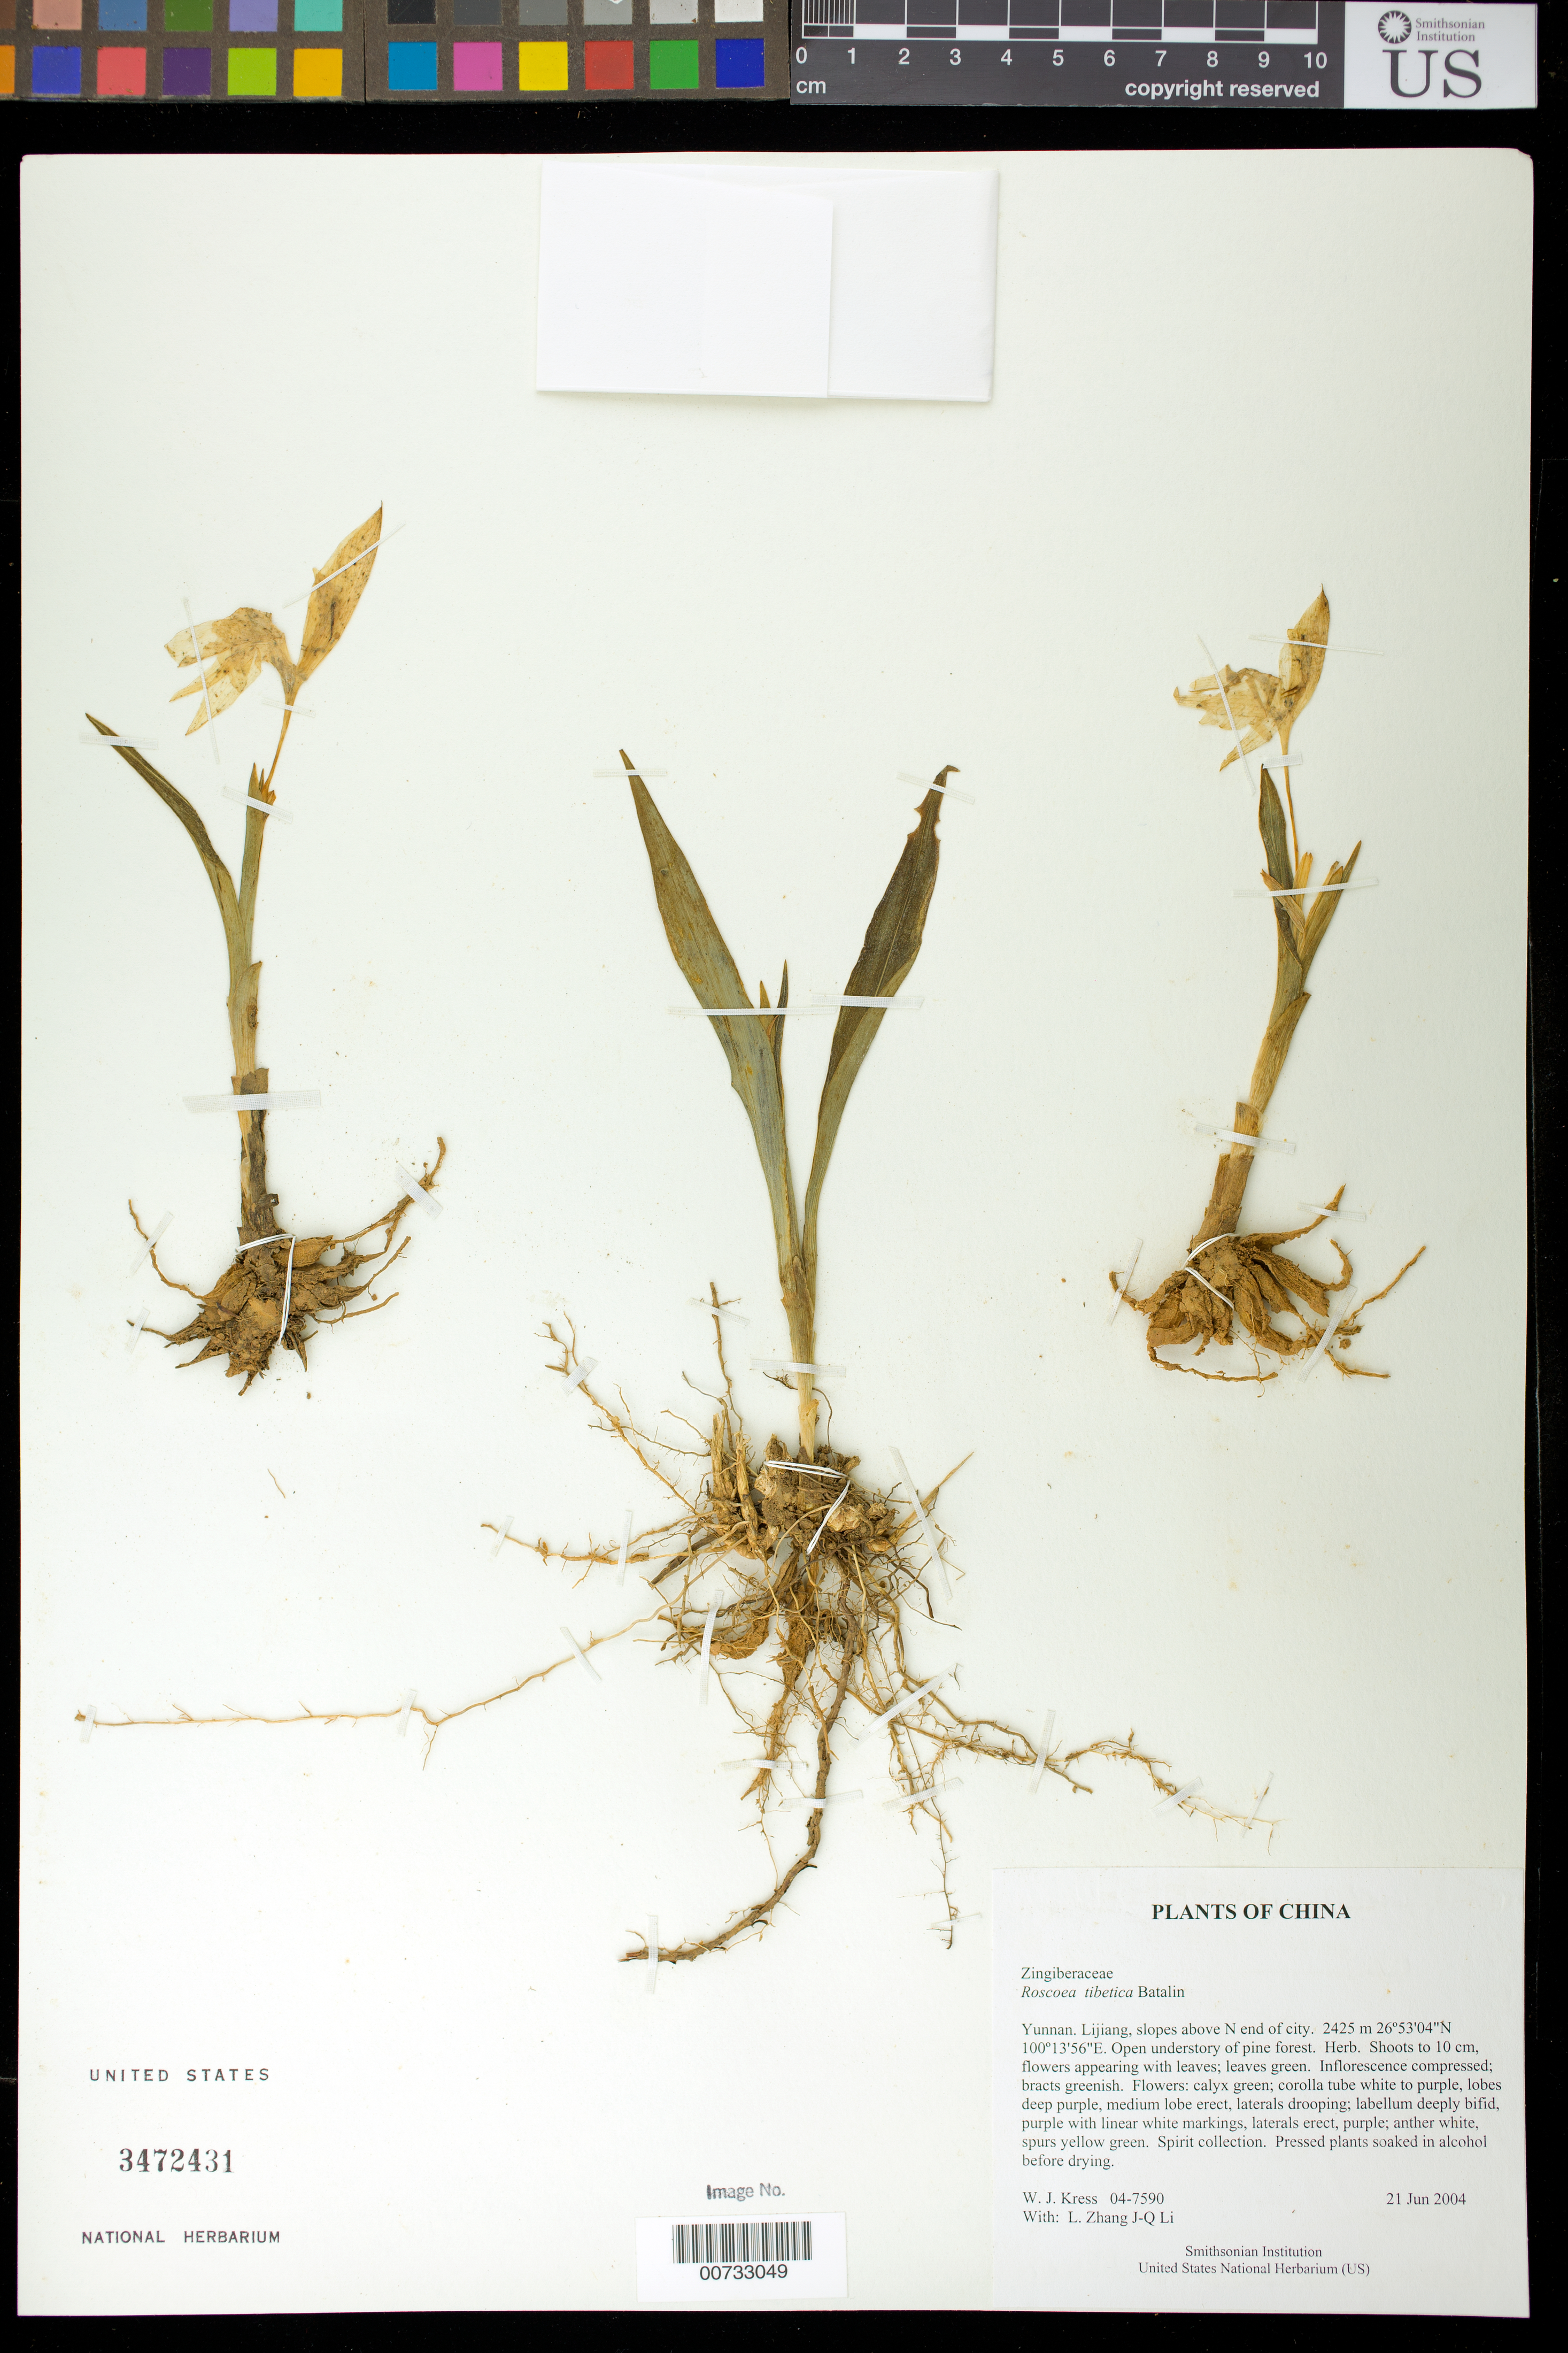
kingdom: Plantae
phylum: Tracheophyta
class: Liliopsida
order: Zingiberales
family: Zingiberaceae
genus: Roscoea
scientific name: Roscoea tibetica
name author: Batalin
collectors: W. J. Kress, J.-Q. Li & L. B. Zhang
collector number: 04-7590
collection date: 2004-06-21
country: China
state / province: Yunnan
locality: Lijiang, slopes above N end of city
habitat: Open understory of pine forest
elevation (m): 2425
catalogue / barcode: US 3472431